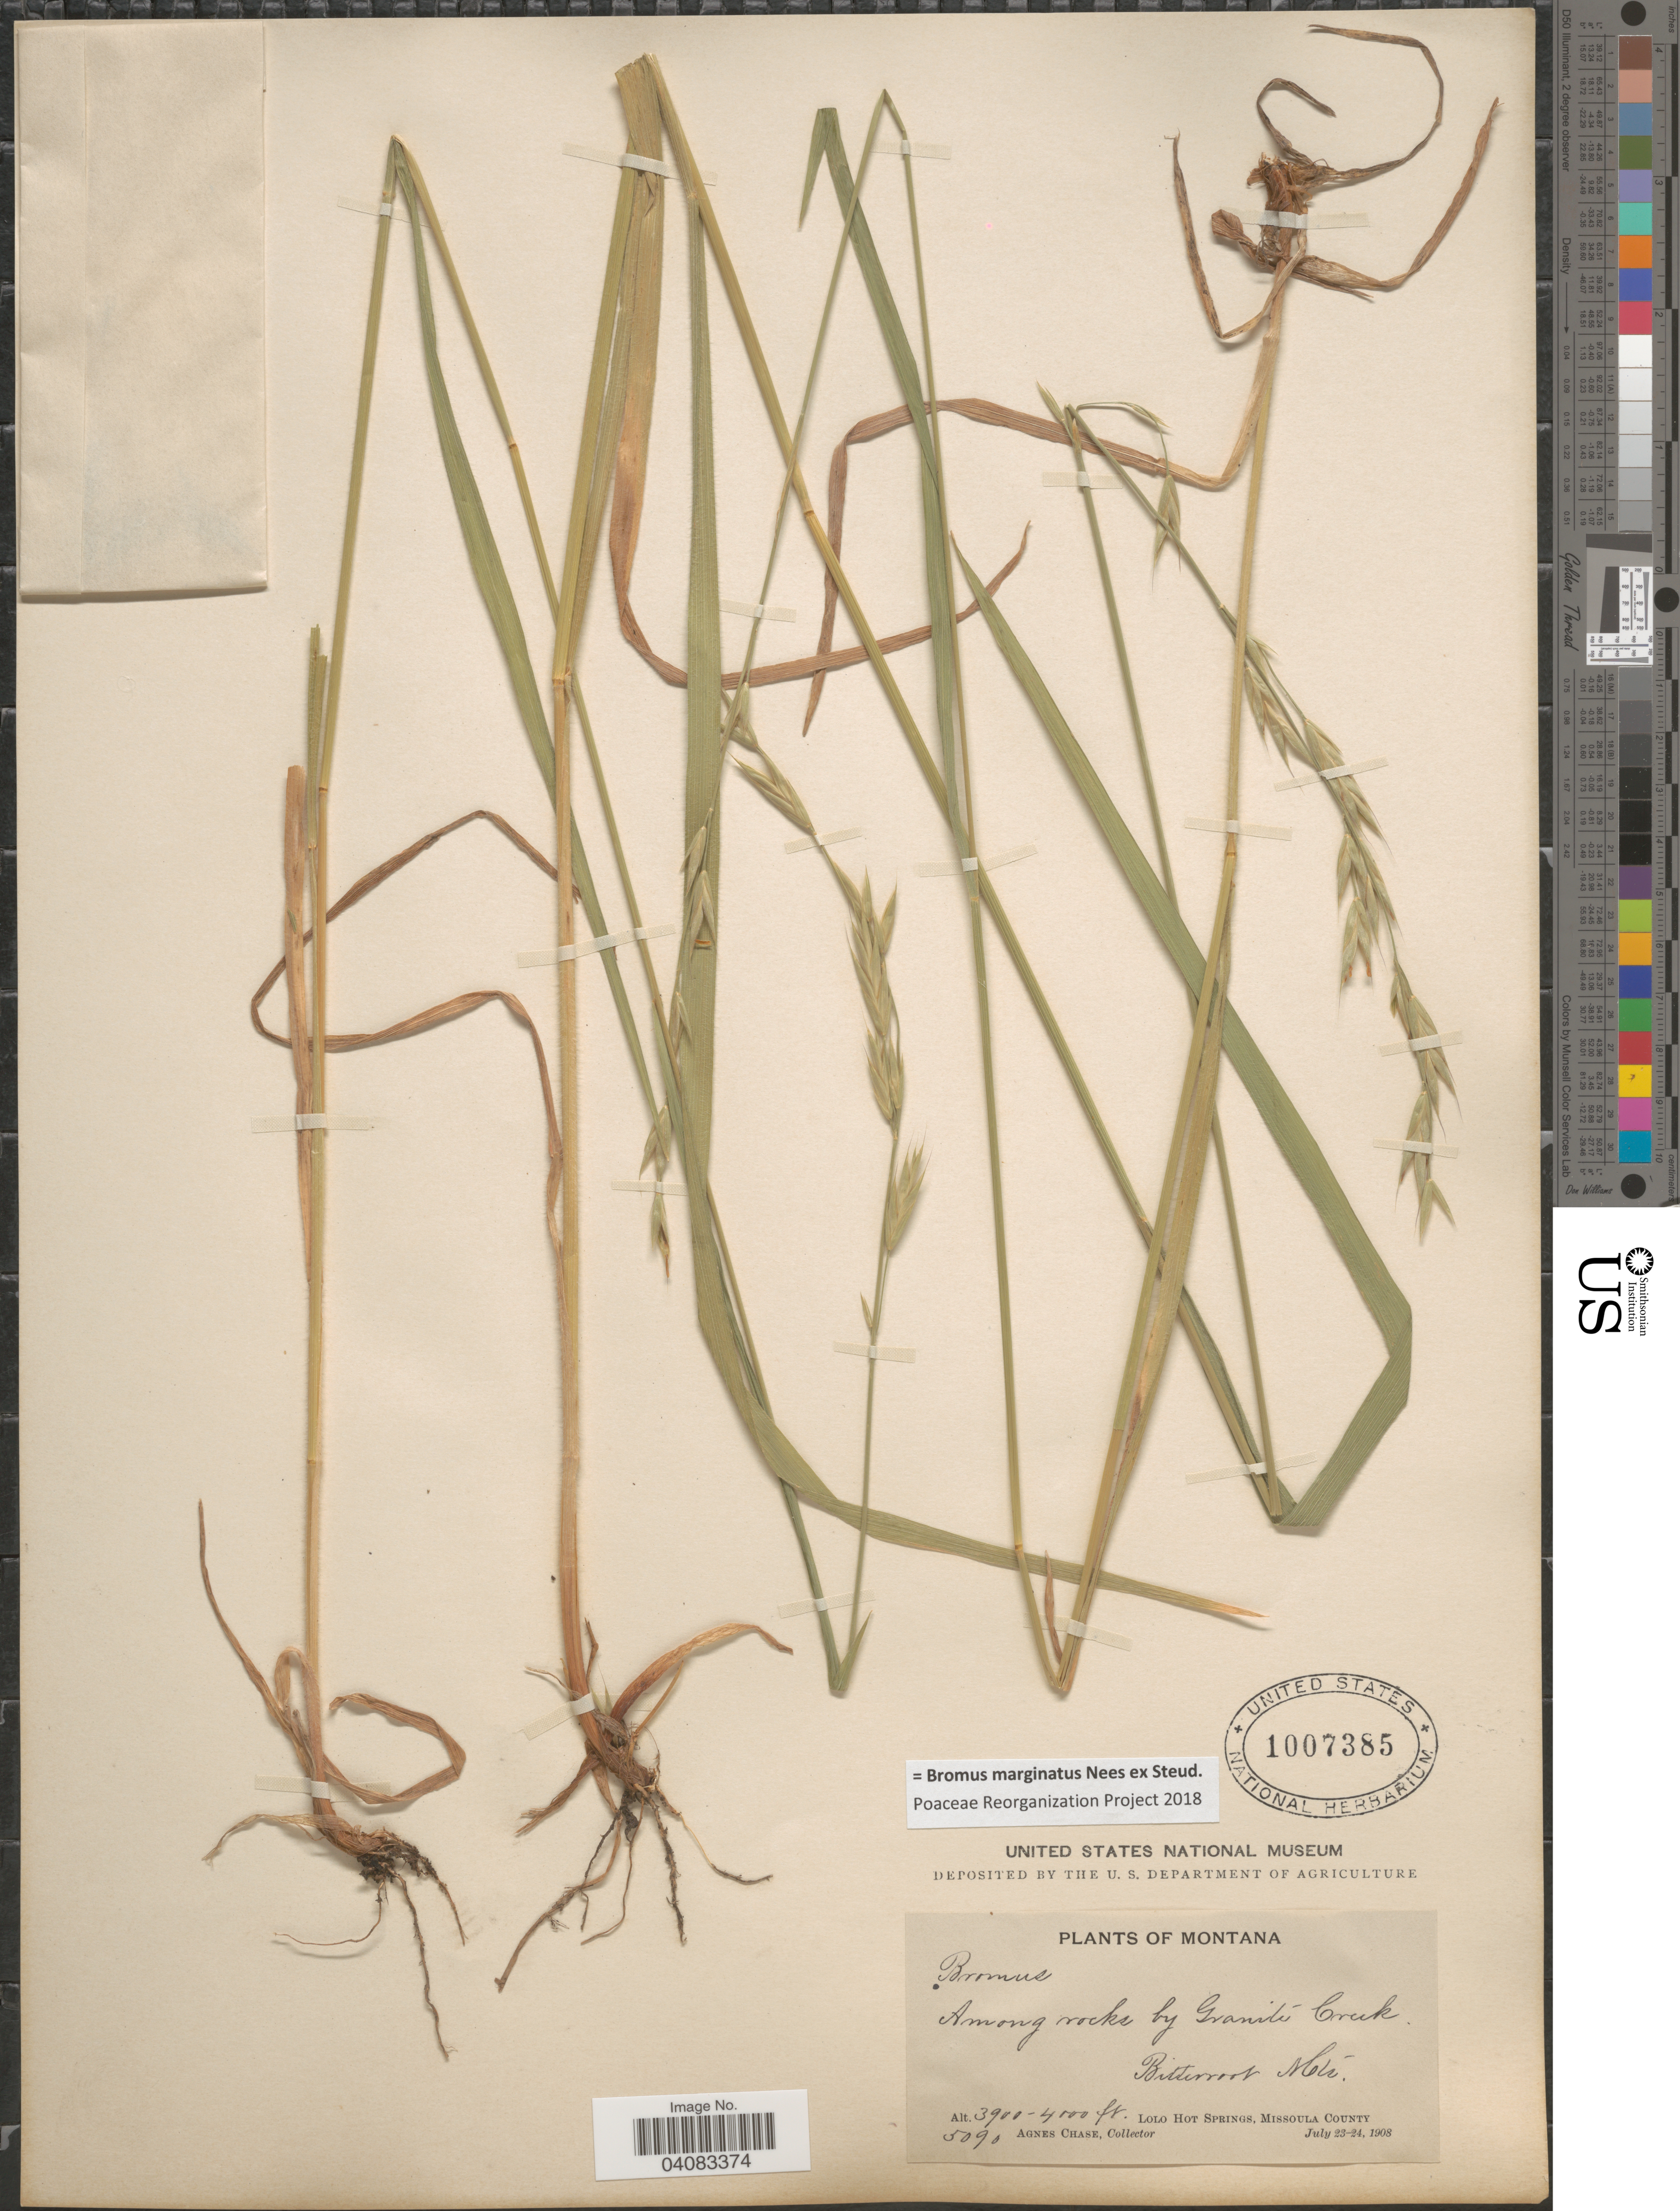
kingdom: Plantae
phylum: Tracheophyta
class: Liliopsida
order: Poales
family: Poaceae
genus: Bromus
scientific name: Bromus marginatus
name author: Nees ex Steud.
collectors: A. Chase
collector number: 5090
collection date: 1908-07-23/1908-07-24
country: United States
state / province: Montana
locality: Among rocks by Granite Creek, Bitterroot Mts. Lolo Hot Springs, Missoula County.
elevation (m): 1189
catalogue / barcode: US 1007385